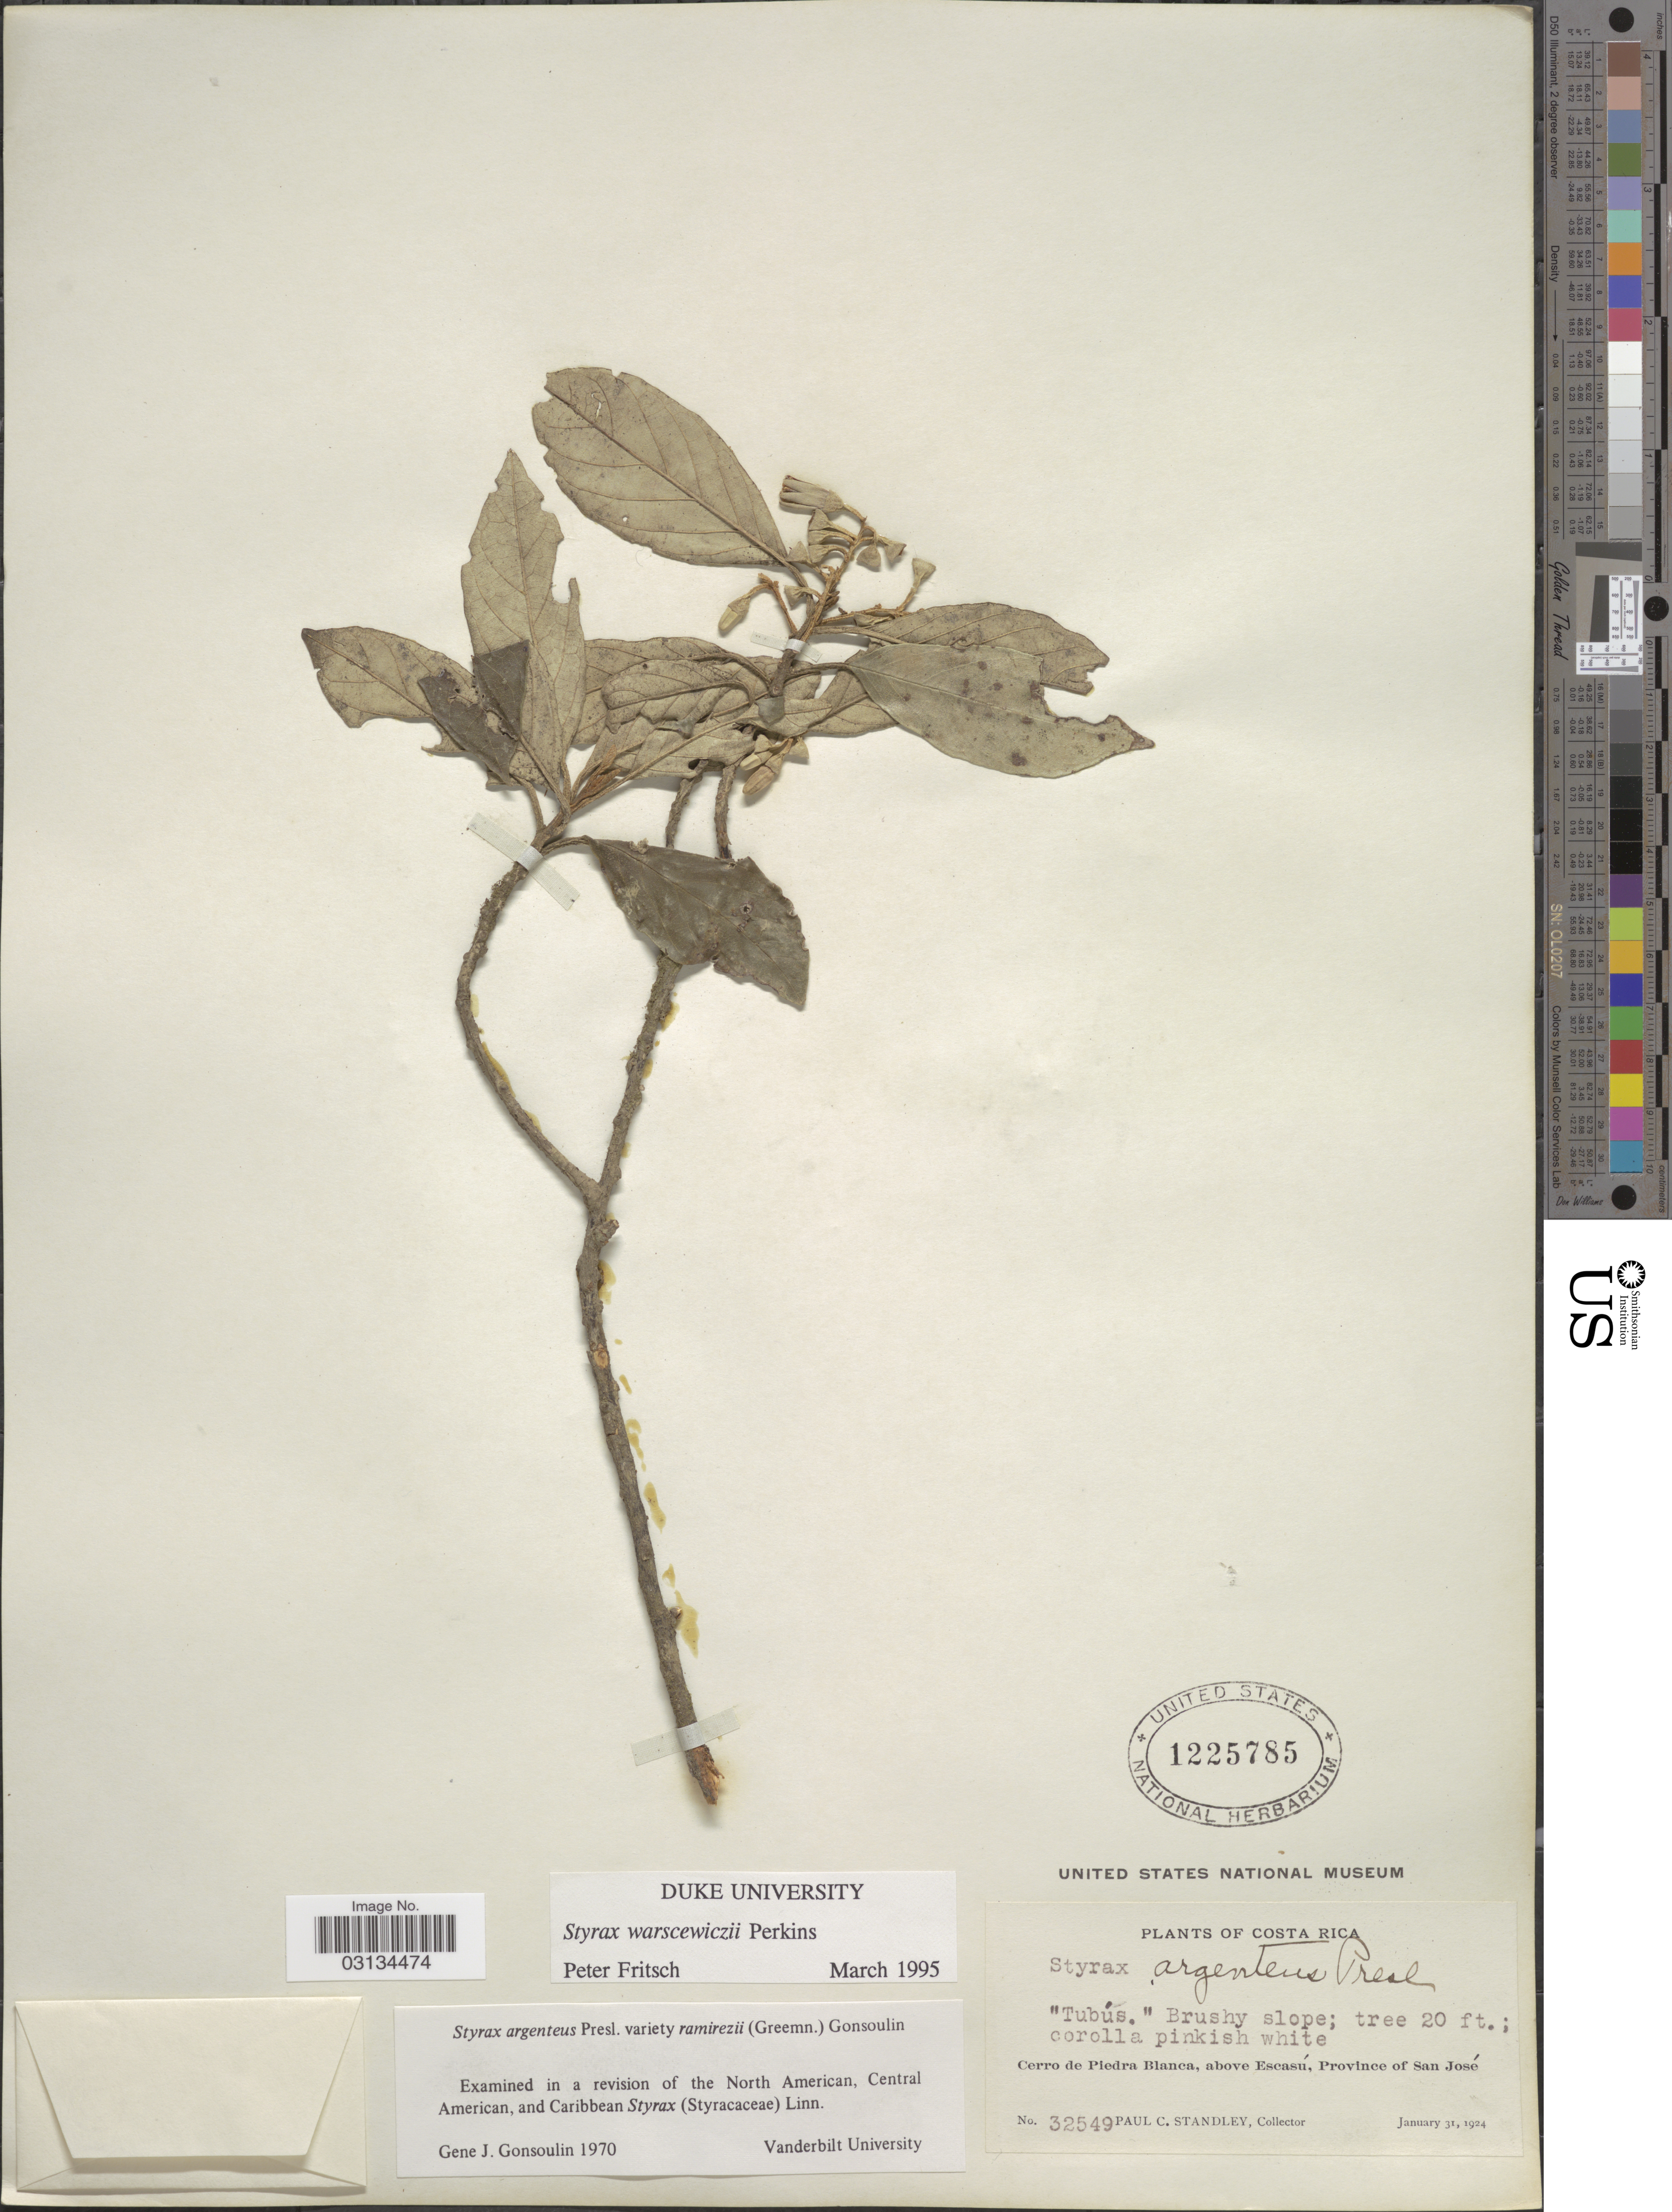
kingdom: Plantae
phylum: Tracheophyta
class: Magnoliopsida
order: Ericales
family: Styracaceae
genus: Styrax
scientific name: Styrax warscewiczii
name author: Perkins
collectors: P. C. Standley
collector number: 32549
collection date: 1924-01-31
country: Costa Rica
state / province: San José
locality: Cerro de Piedra Blanca, above Escasú.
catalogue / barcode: US 1225785